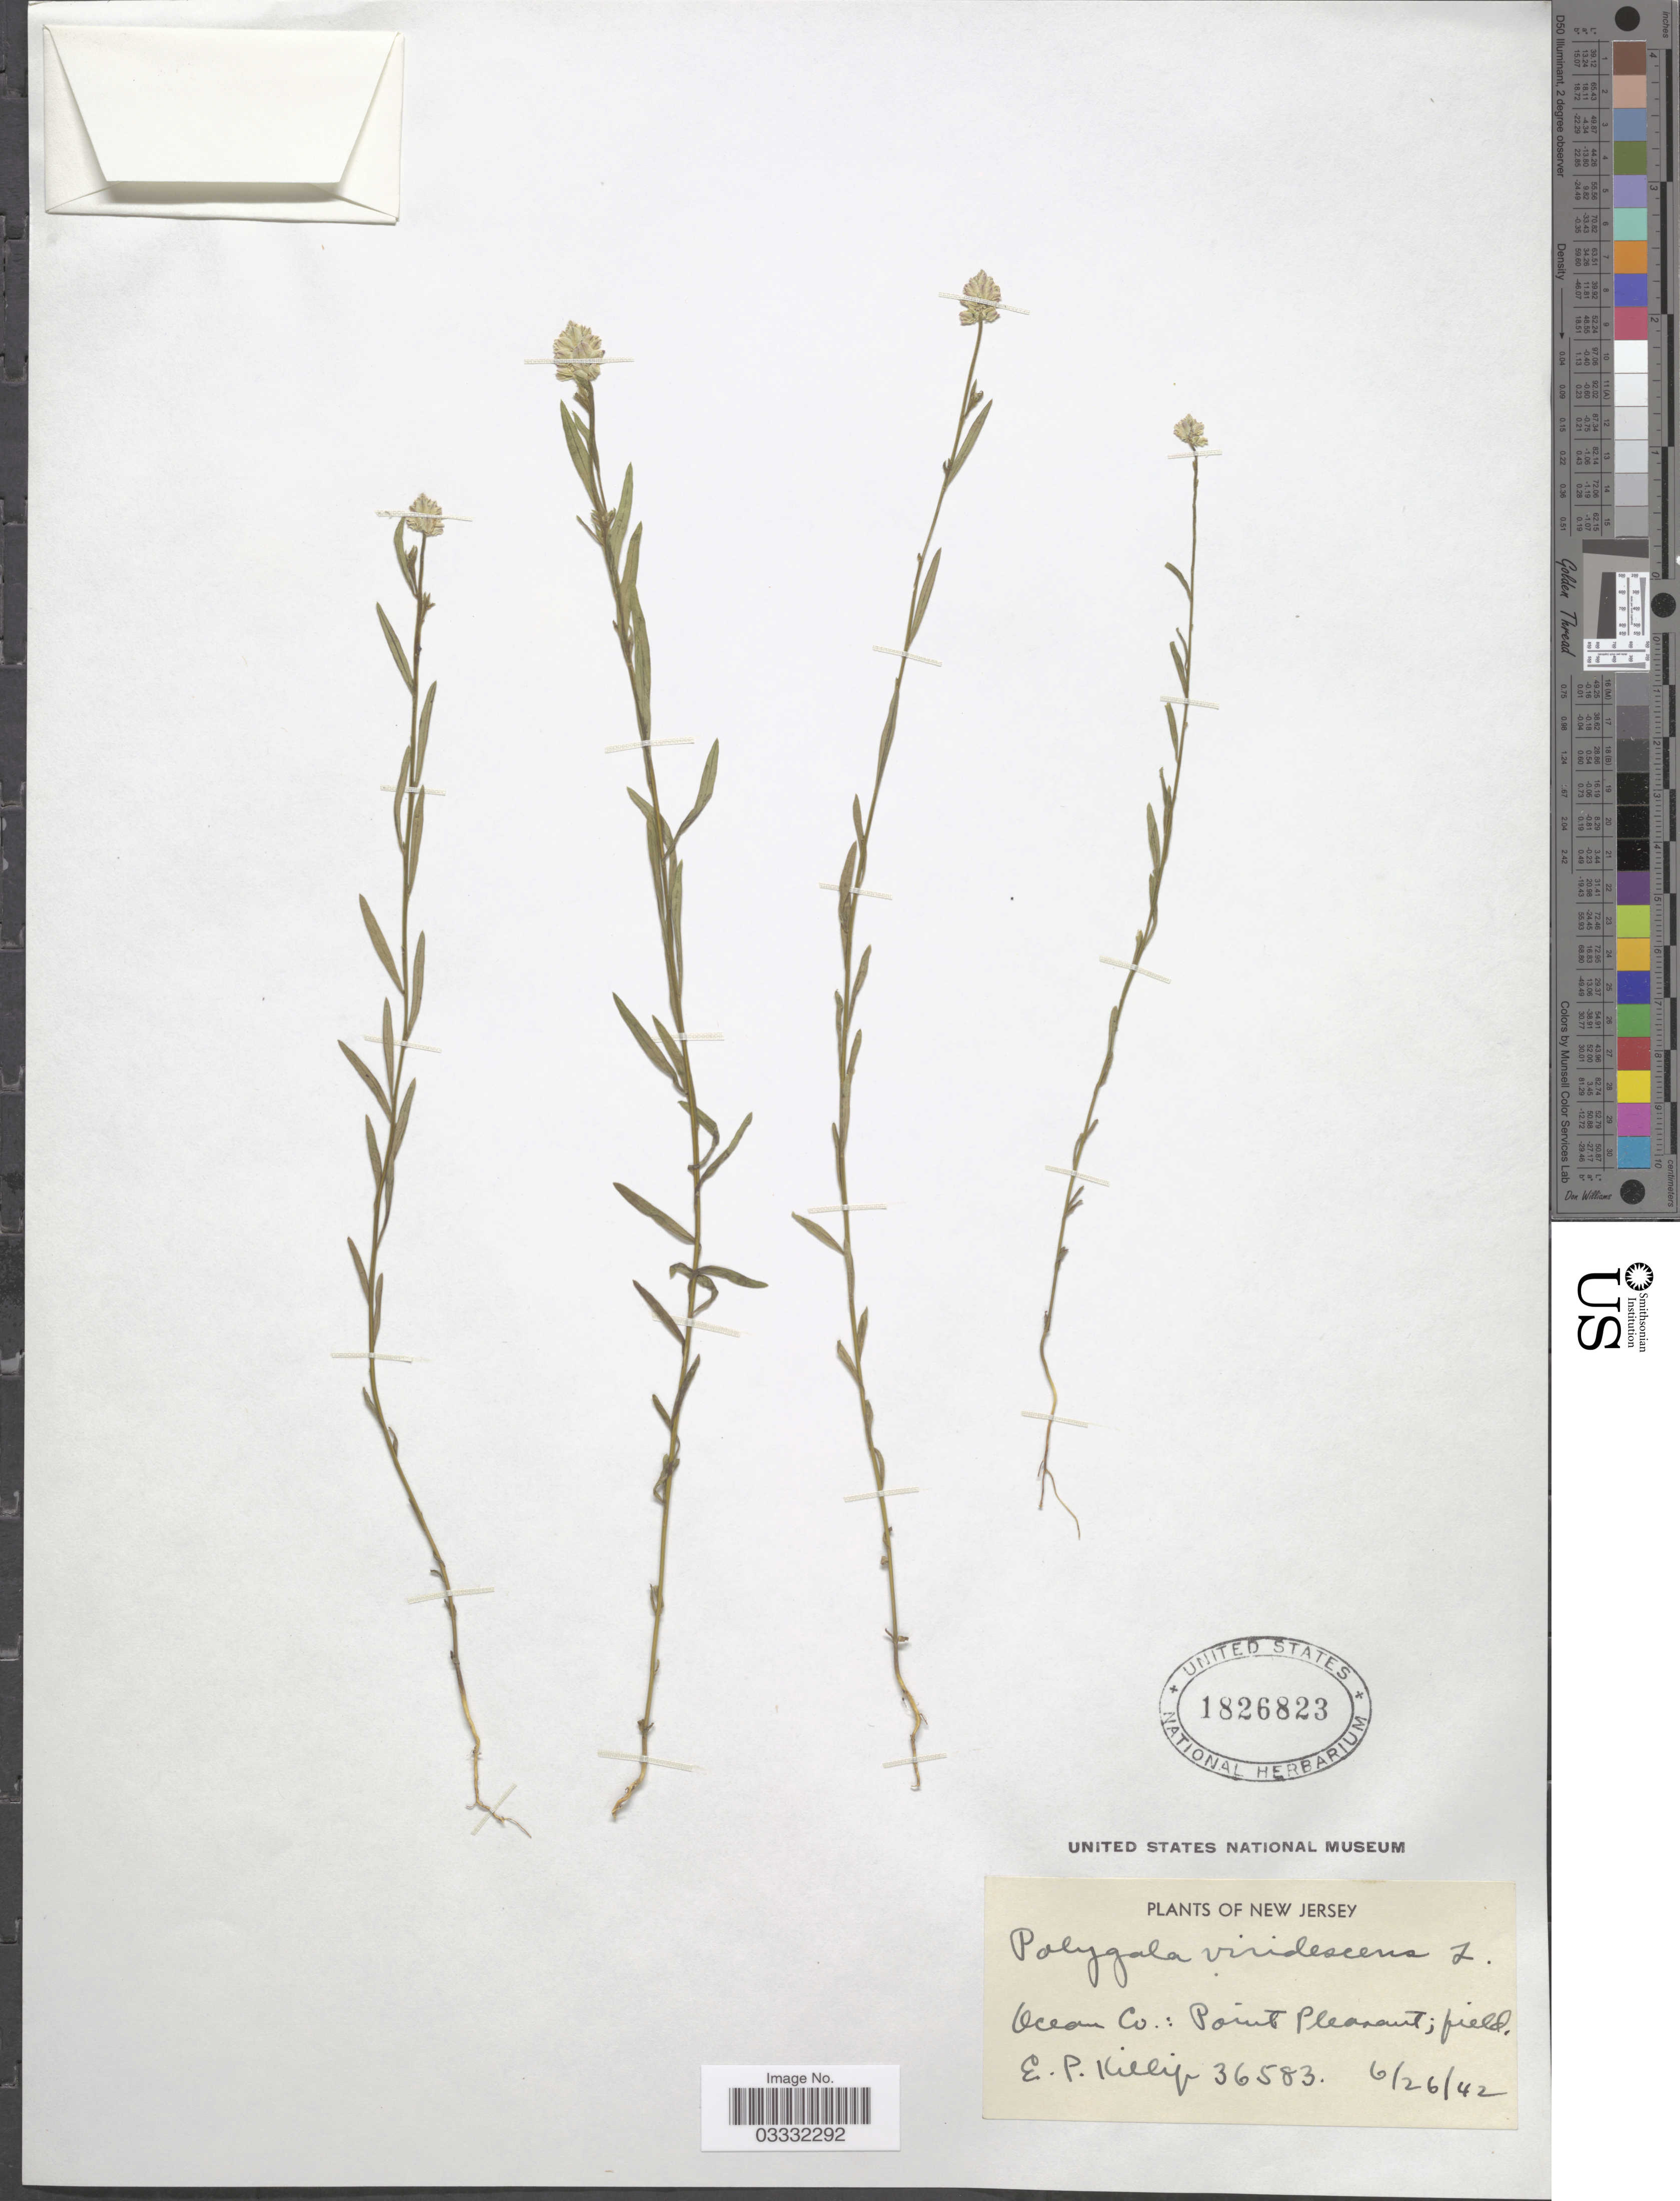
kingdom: Plantae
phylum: Tracheophyta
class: Magnoliopsida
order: Fabales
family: Polygalaceae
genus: Polygala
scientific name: Polygala sanguinea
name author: L.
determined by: Strong, Mark T., (BOT), Smithsonian Institution - National Museum of Natural History (UNITED STATES)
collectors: E. P. Killip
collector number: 36583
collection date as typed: Transcribed d/m/y: 26/6/42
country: United States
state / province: New Jersey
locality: Ocean Co.: Point Pleasant; field.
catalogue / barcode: US 1826823